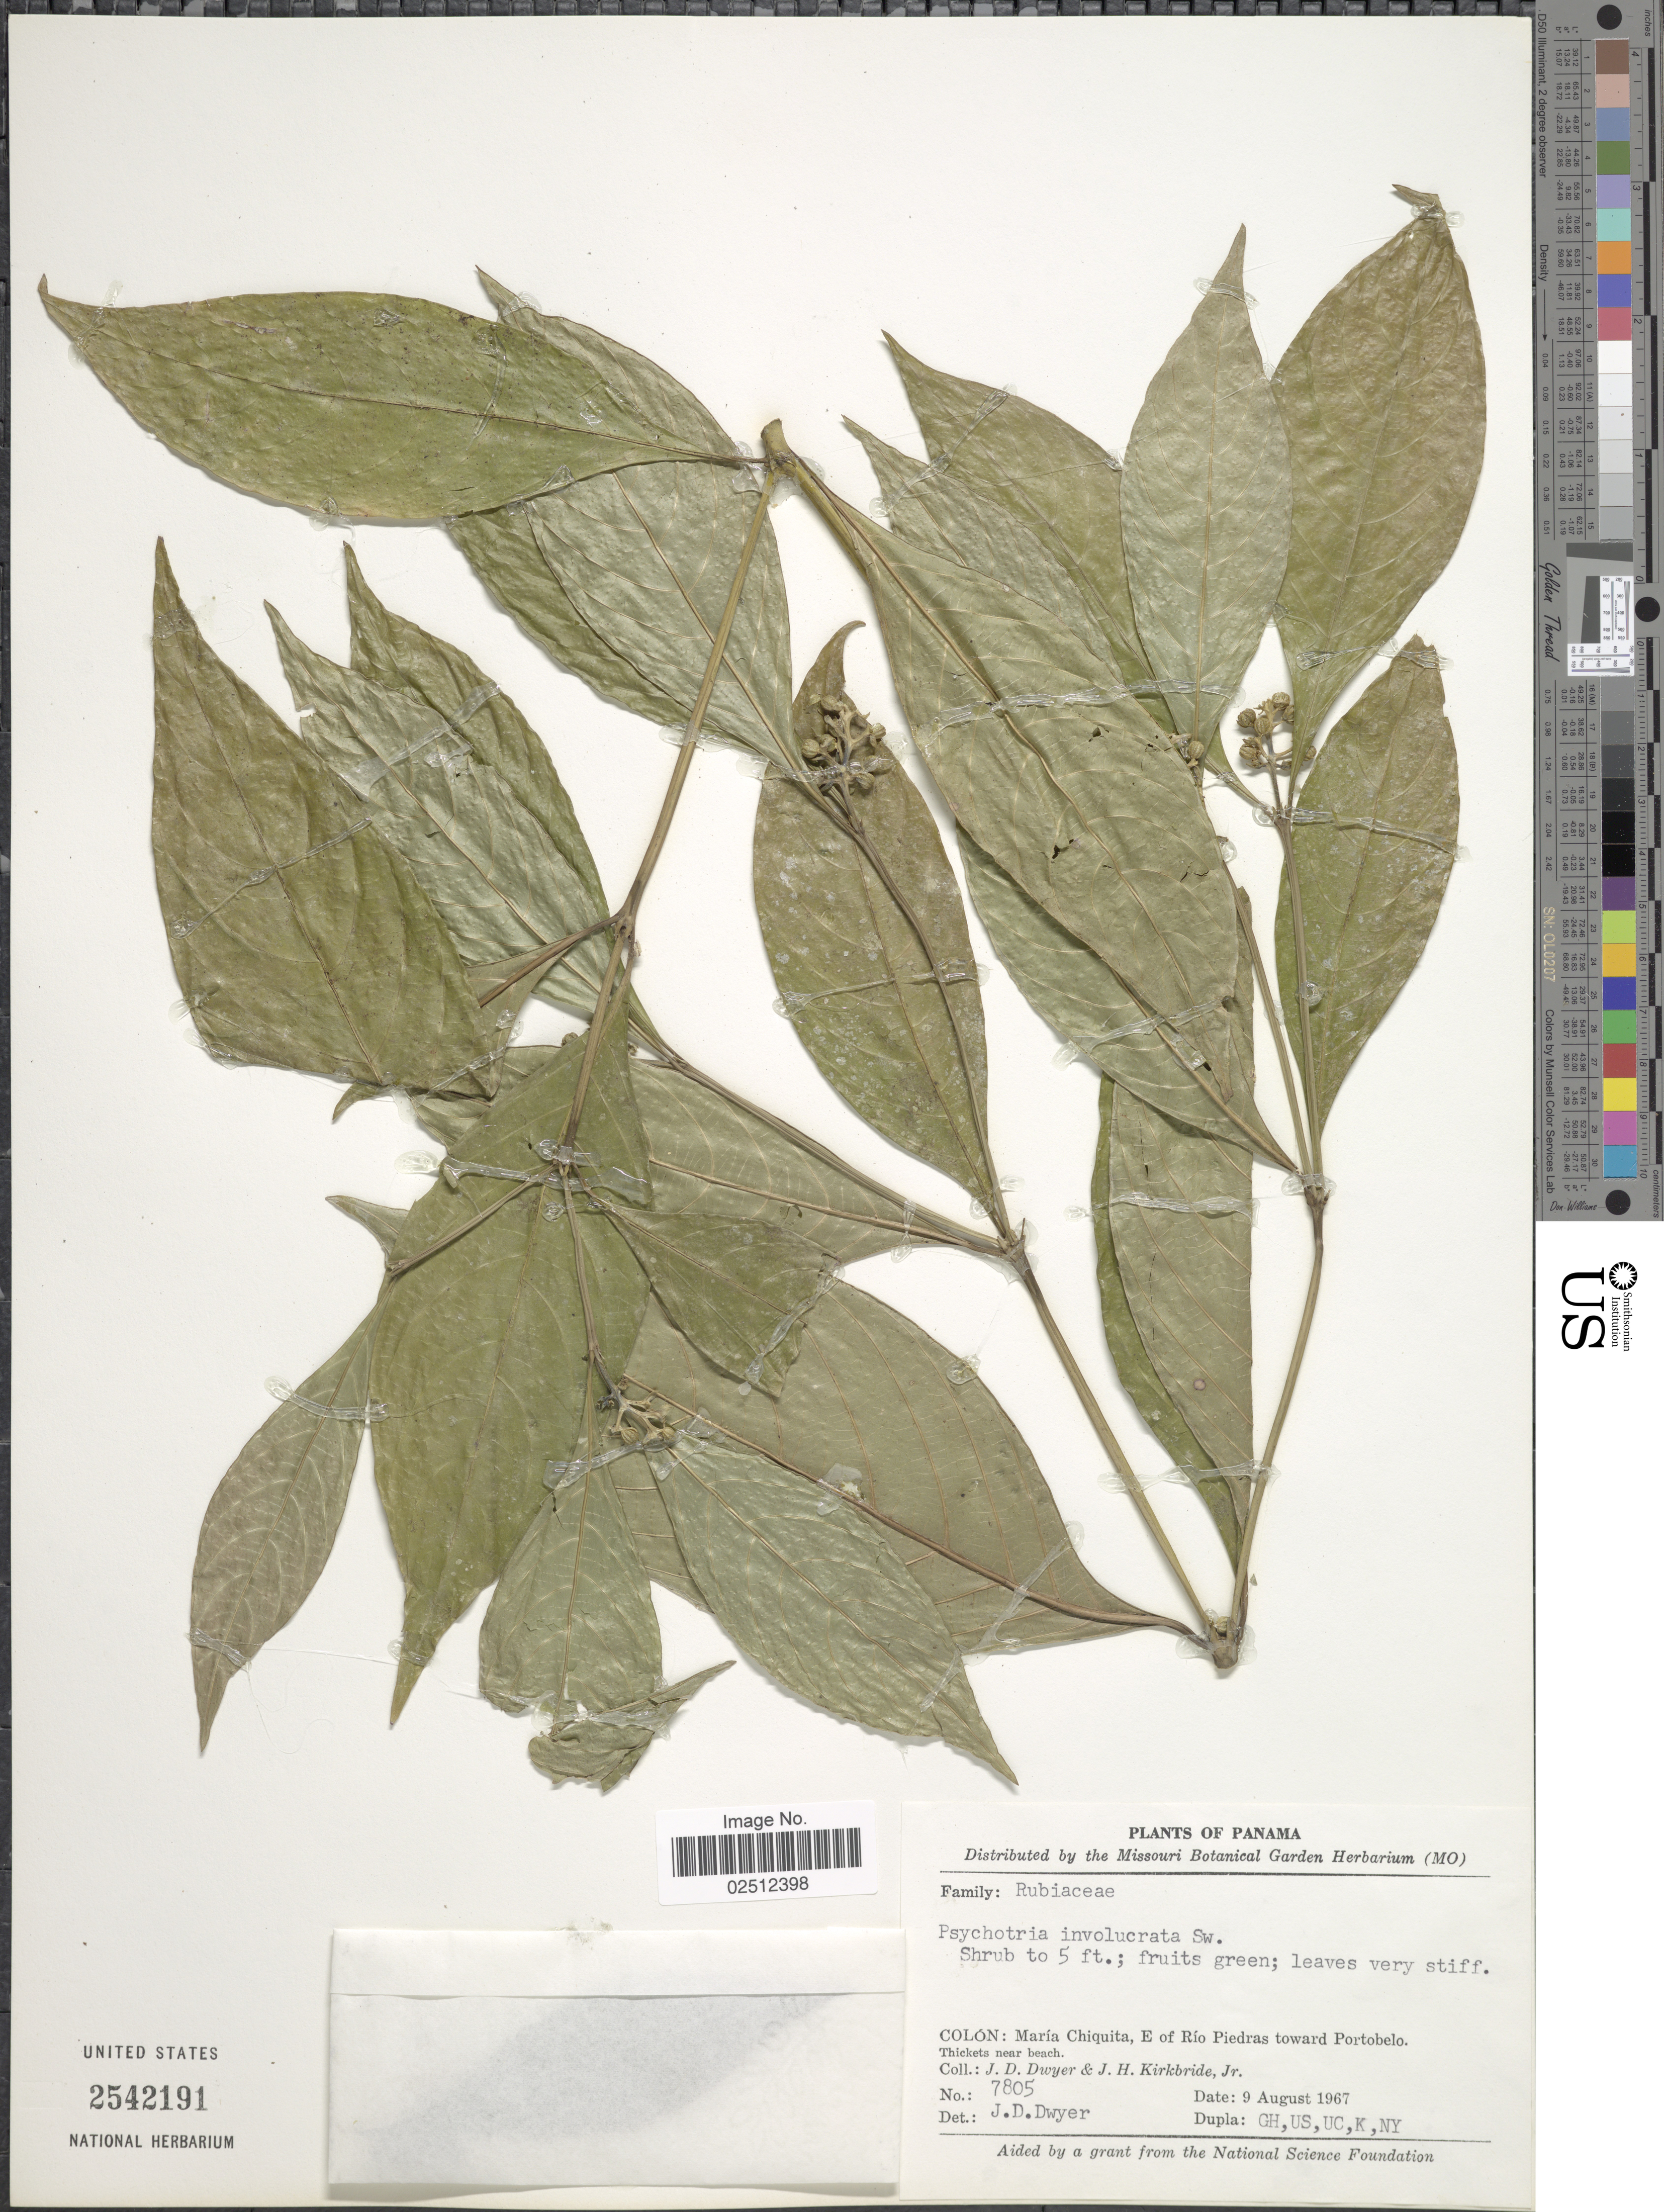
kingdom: Plantae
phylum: Tracheophyta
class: Magnoliopsida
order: Gentianales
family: Rubiaceae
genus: Psychotria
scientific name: Psychotria involucrata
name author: Sw.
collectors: J. D. Dwyer & J. H. Kirkbride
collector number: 7805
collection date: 1967-08-09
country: Panama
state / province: Colón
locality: Colon: Maria Chiquita, E of Rio Piedras toward Portobelo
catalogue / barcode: US 2542191